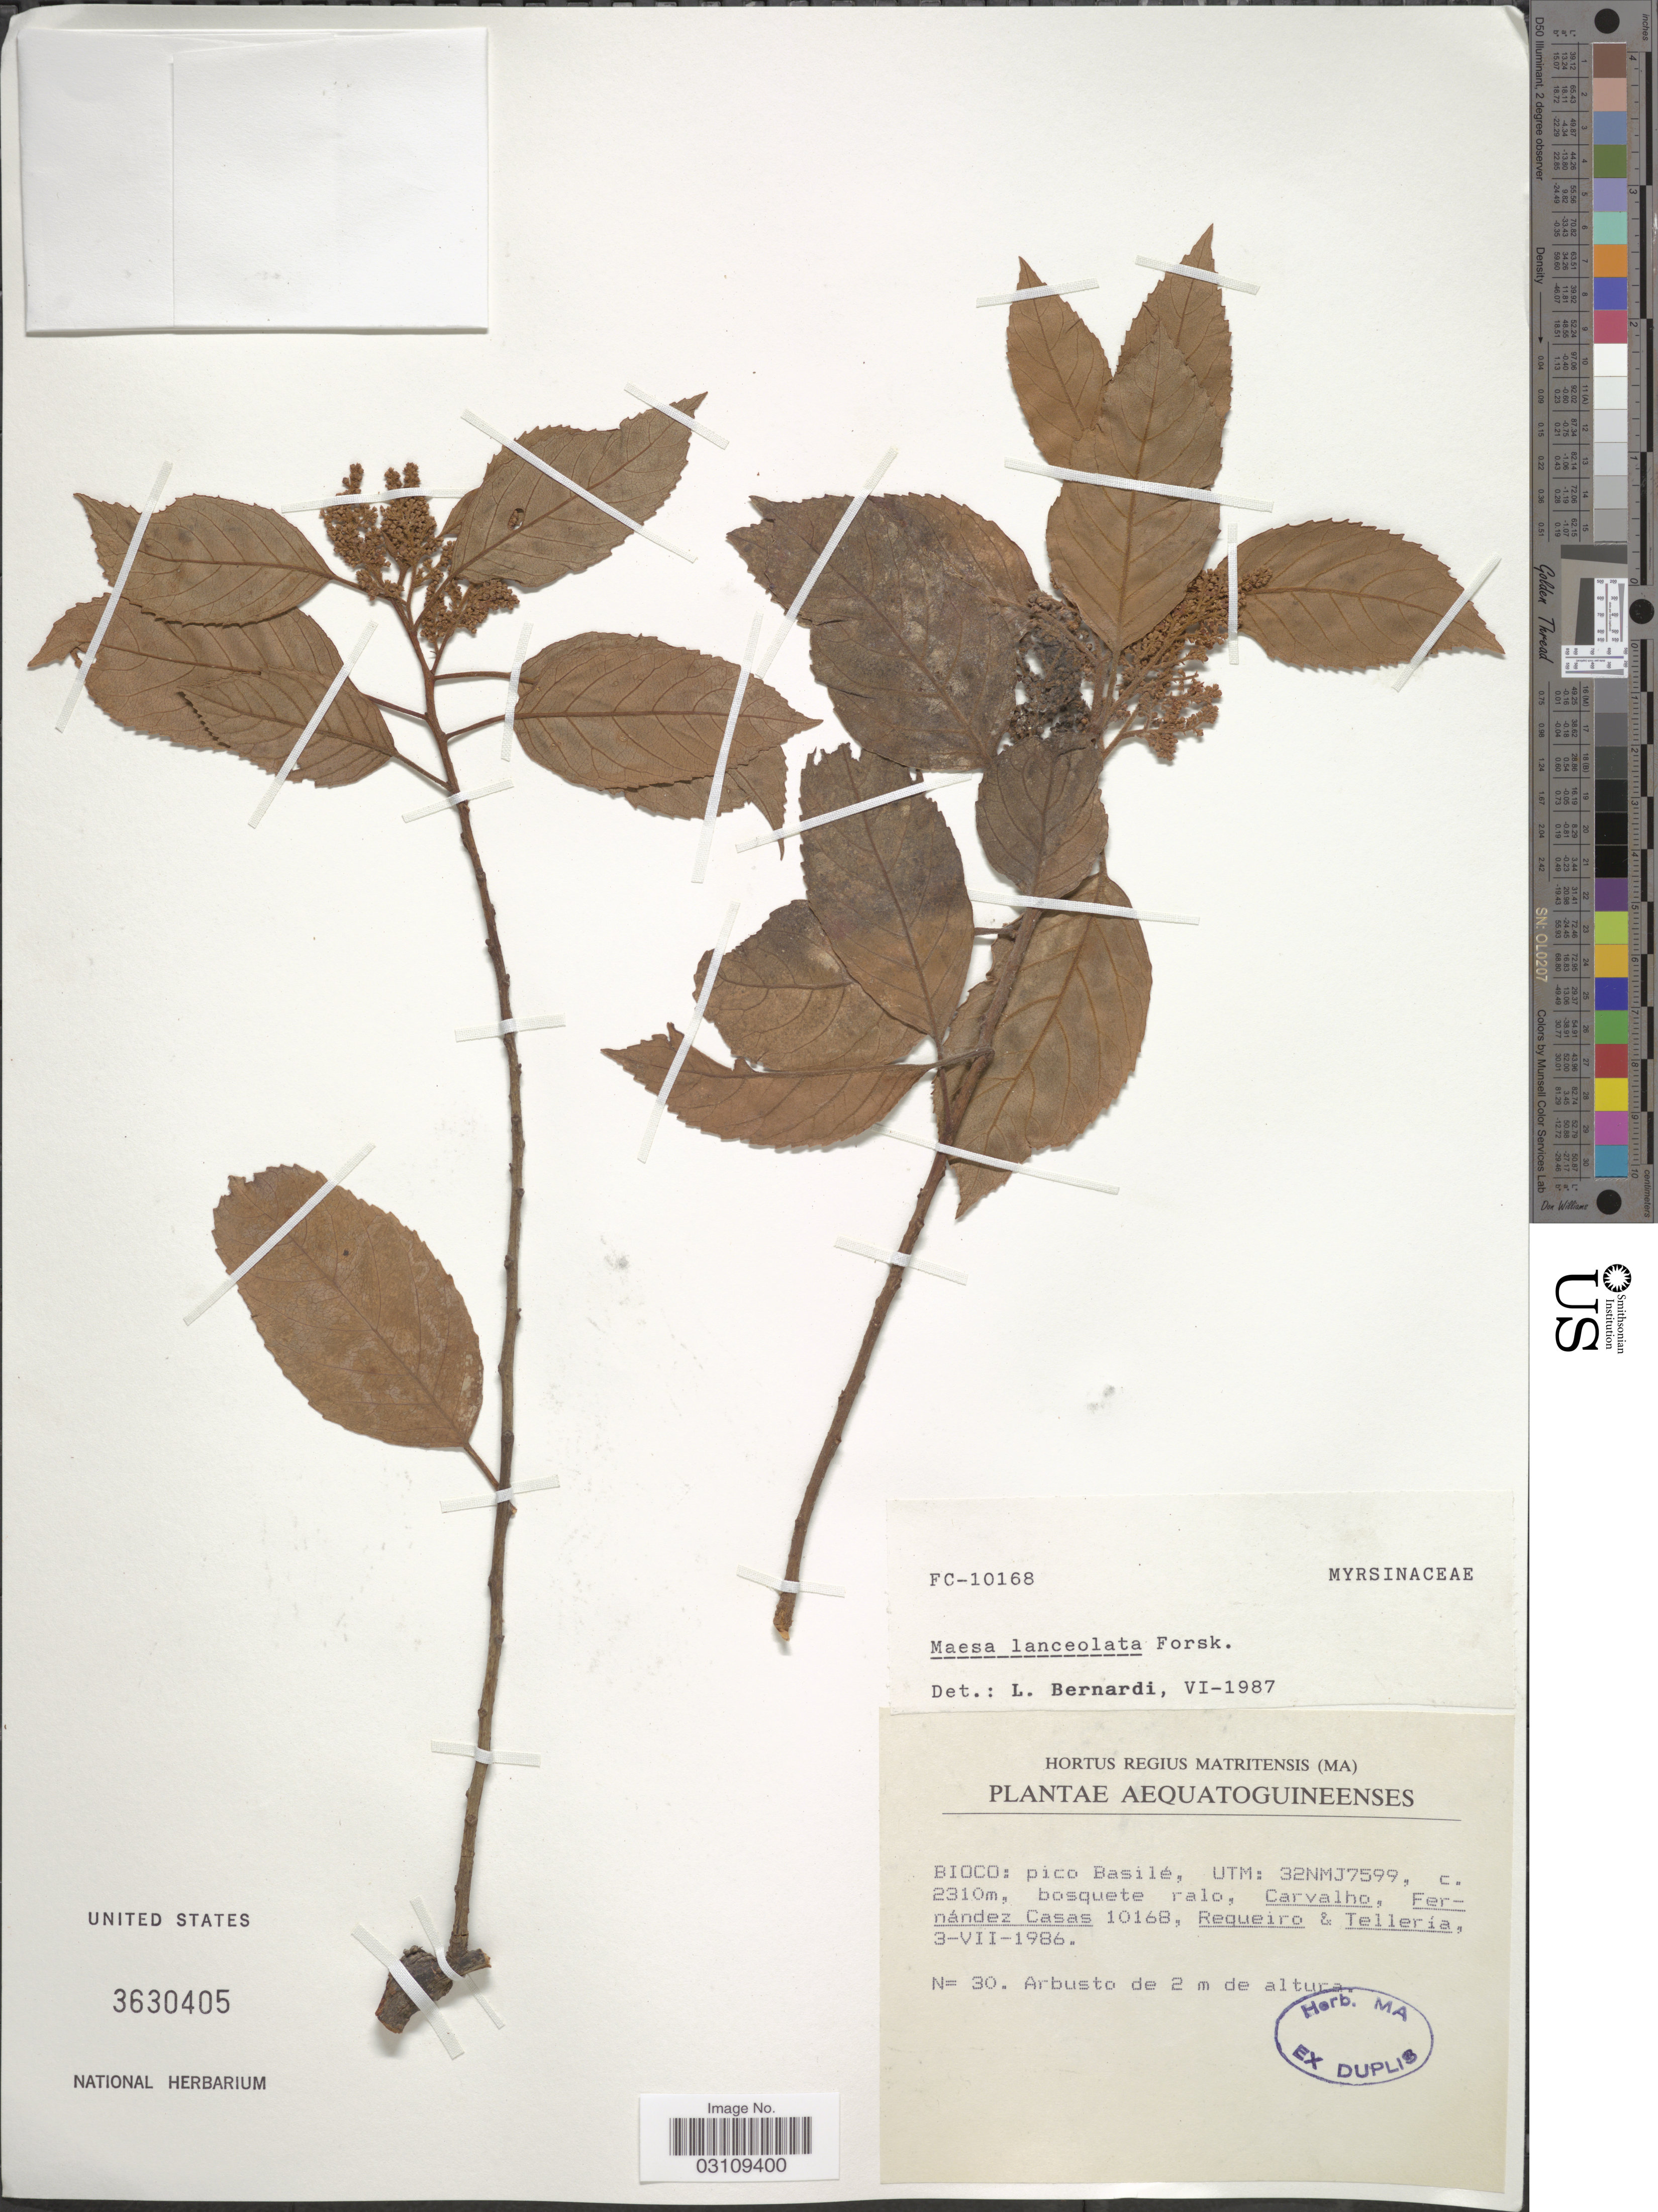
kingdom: Plantae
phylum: Tracheophyta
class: Magnoliopsida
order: Ericales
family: Primulaceae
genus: Maesa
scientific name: Maesa lanceolata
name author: Forssk.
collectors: Carvalho, --, F. Casas, Requeiro, -- & -. Telleria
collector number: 10168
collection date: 1986-07-03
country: Equatorial Guinea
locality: Aequatoguineenses, Bioco: puci Basilé, UTM: 32NMJ7599.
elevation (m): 2310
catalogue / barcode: US 3630405